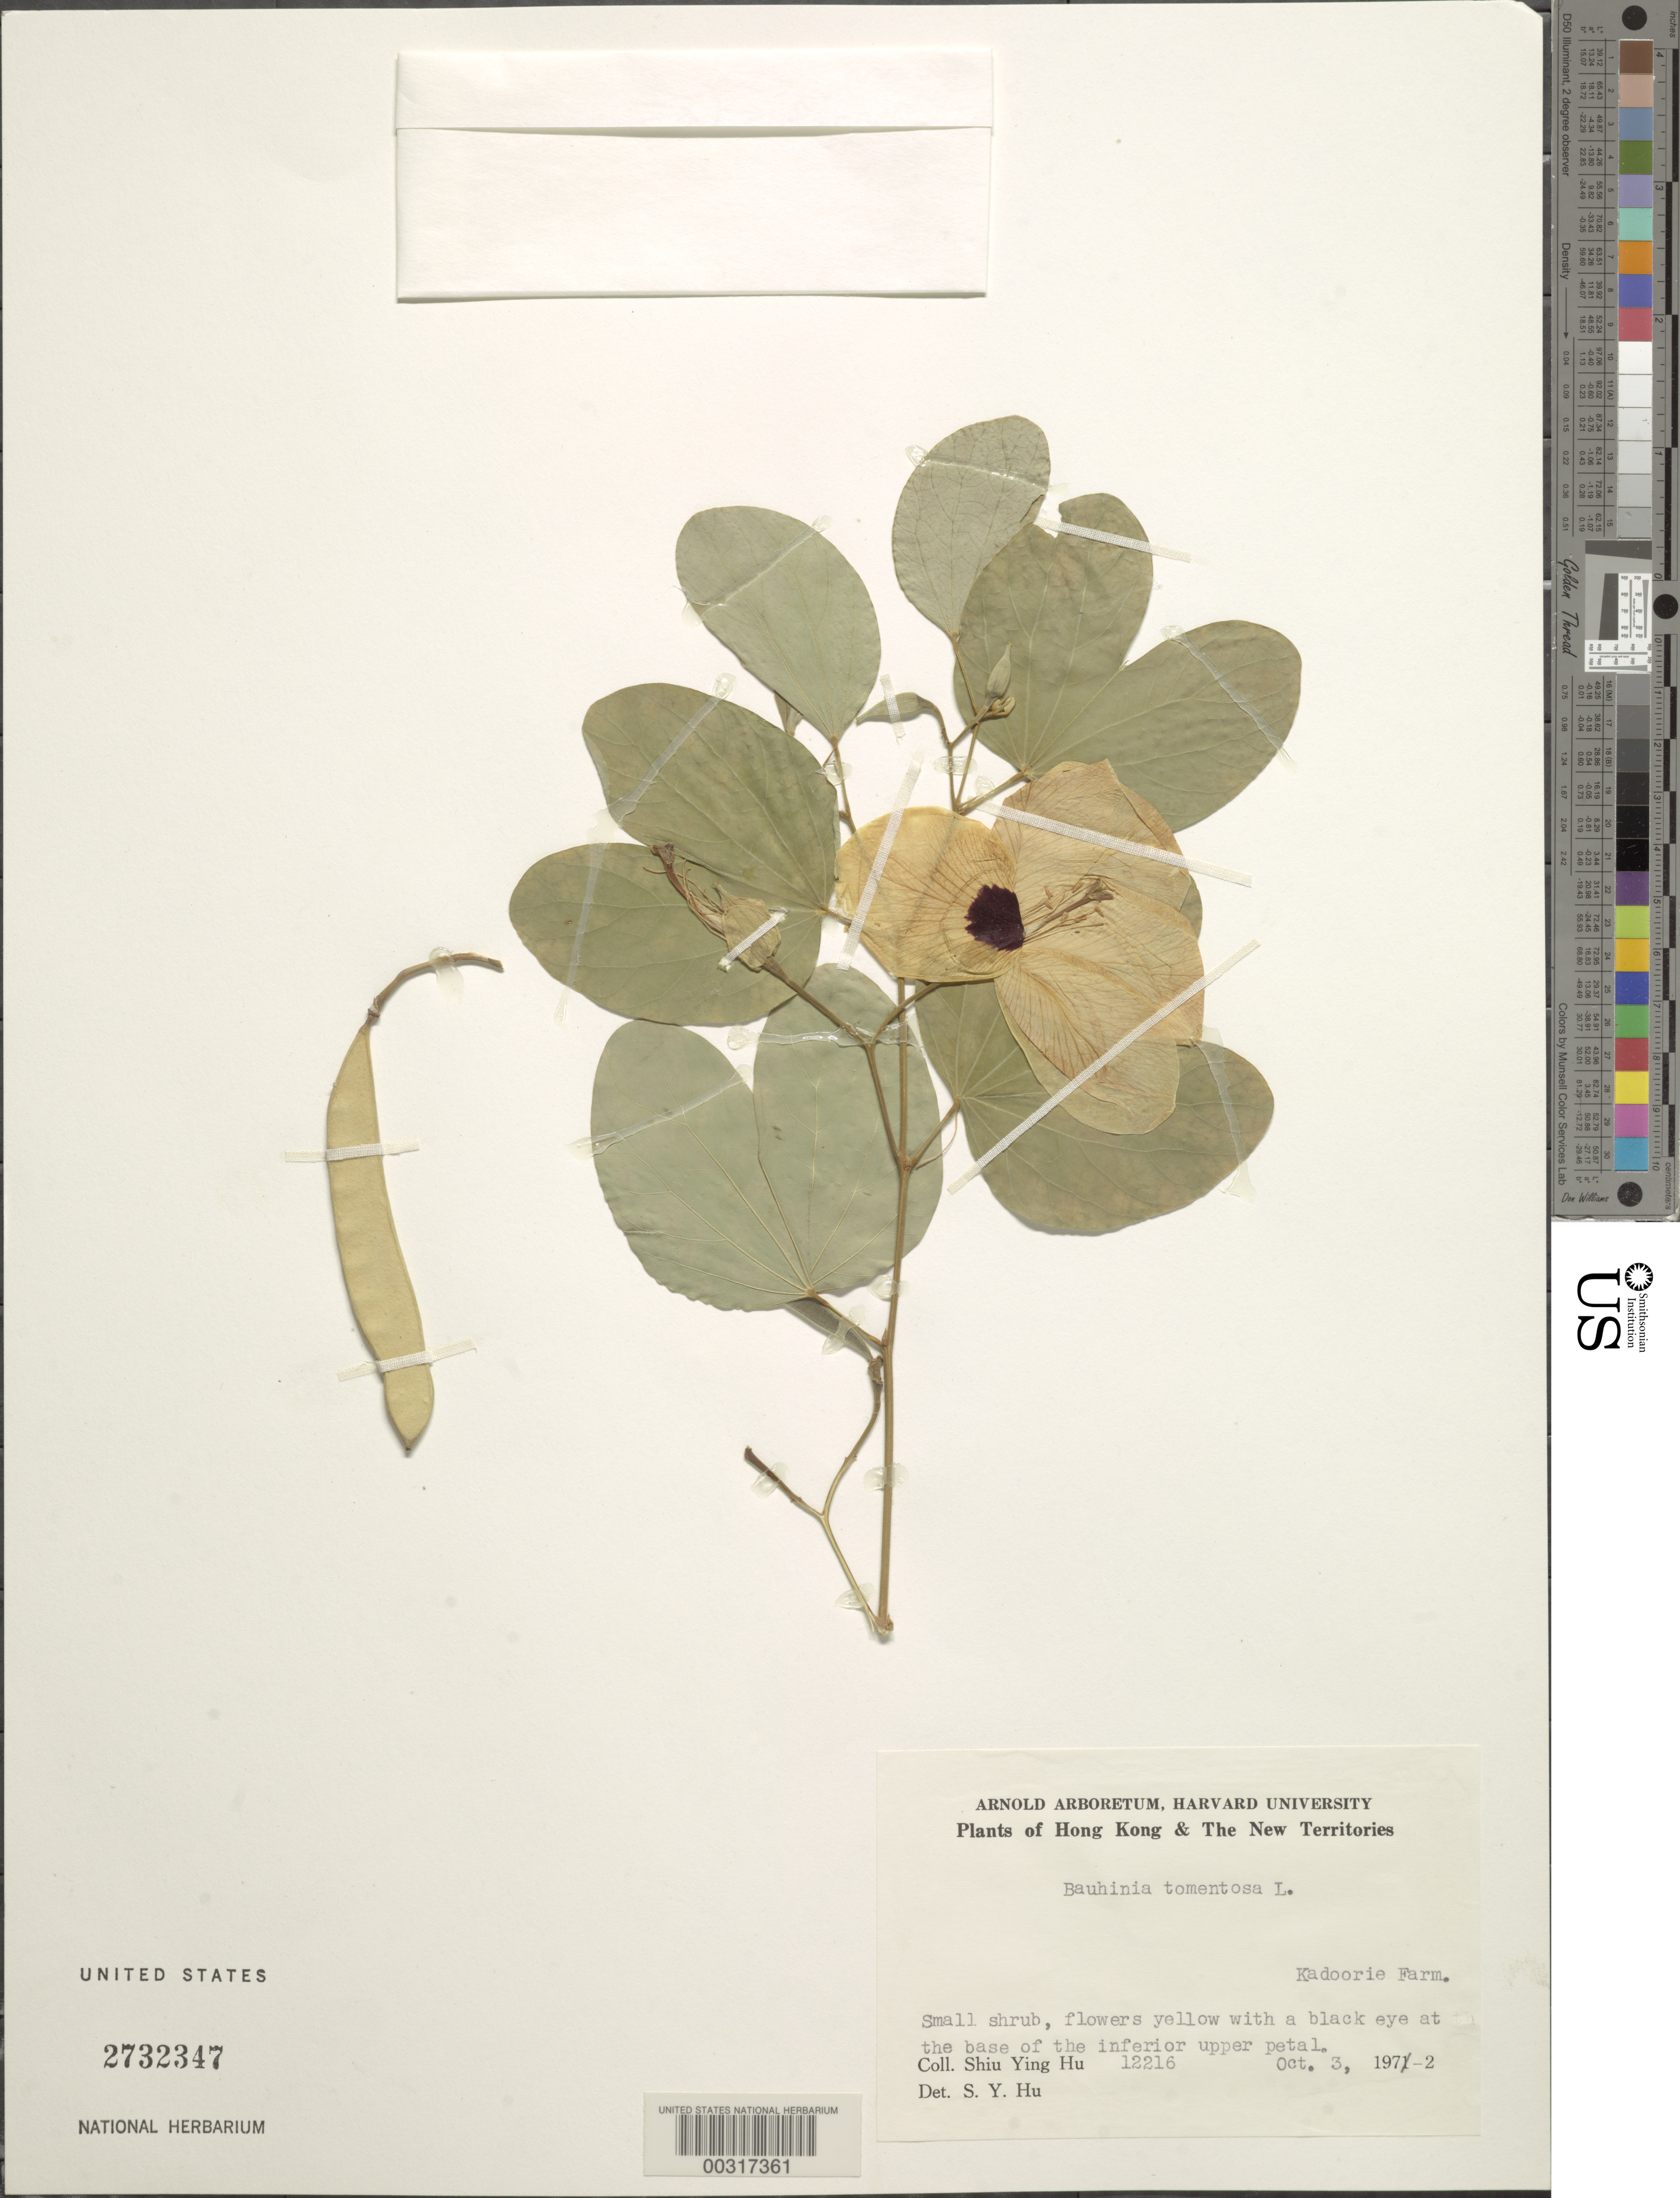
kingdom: Plantae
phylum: Tracheophyta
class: Magnoliopsida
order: Fabales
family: Fabaceae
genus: Bauhinia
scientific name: Bauhinia tomentosa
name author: L.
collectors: S. Y. Hu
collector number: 12216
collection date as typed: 03 Oct 1972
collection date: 1972-10-03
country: China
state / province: Hong Kong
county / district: New Territories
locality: Kadoorie farm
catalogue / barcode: US 2732347